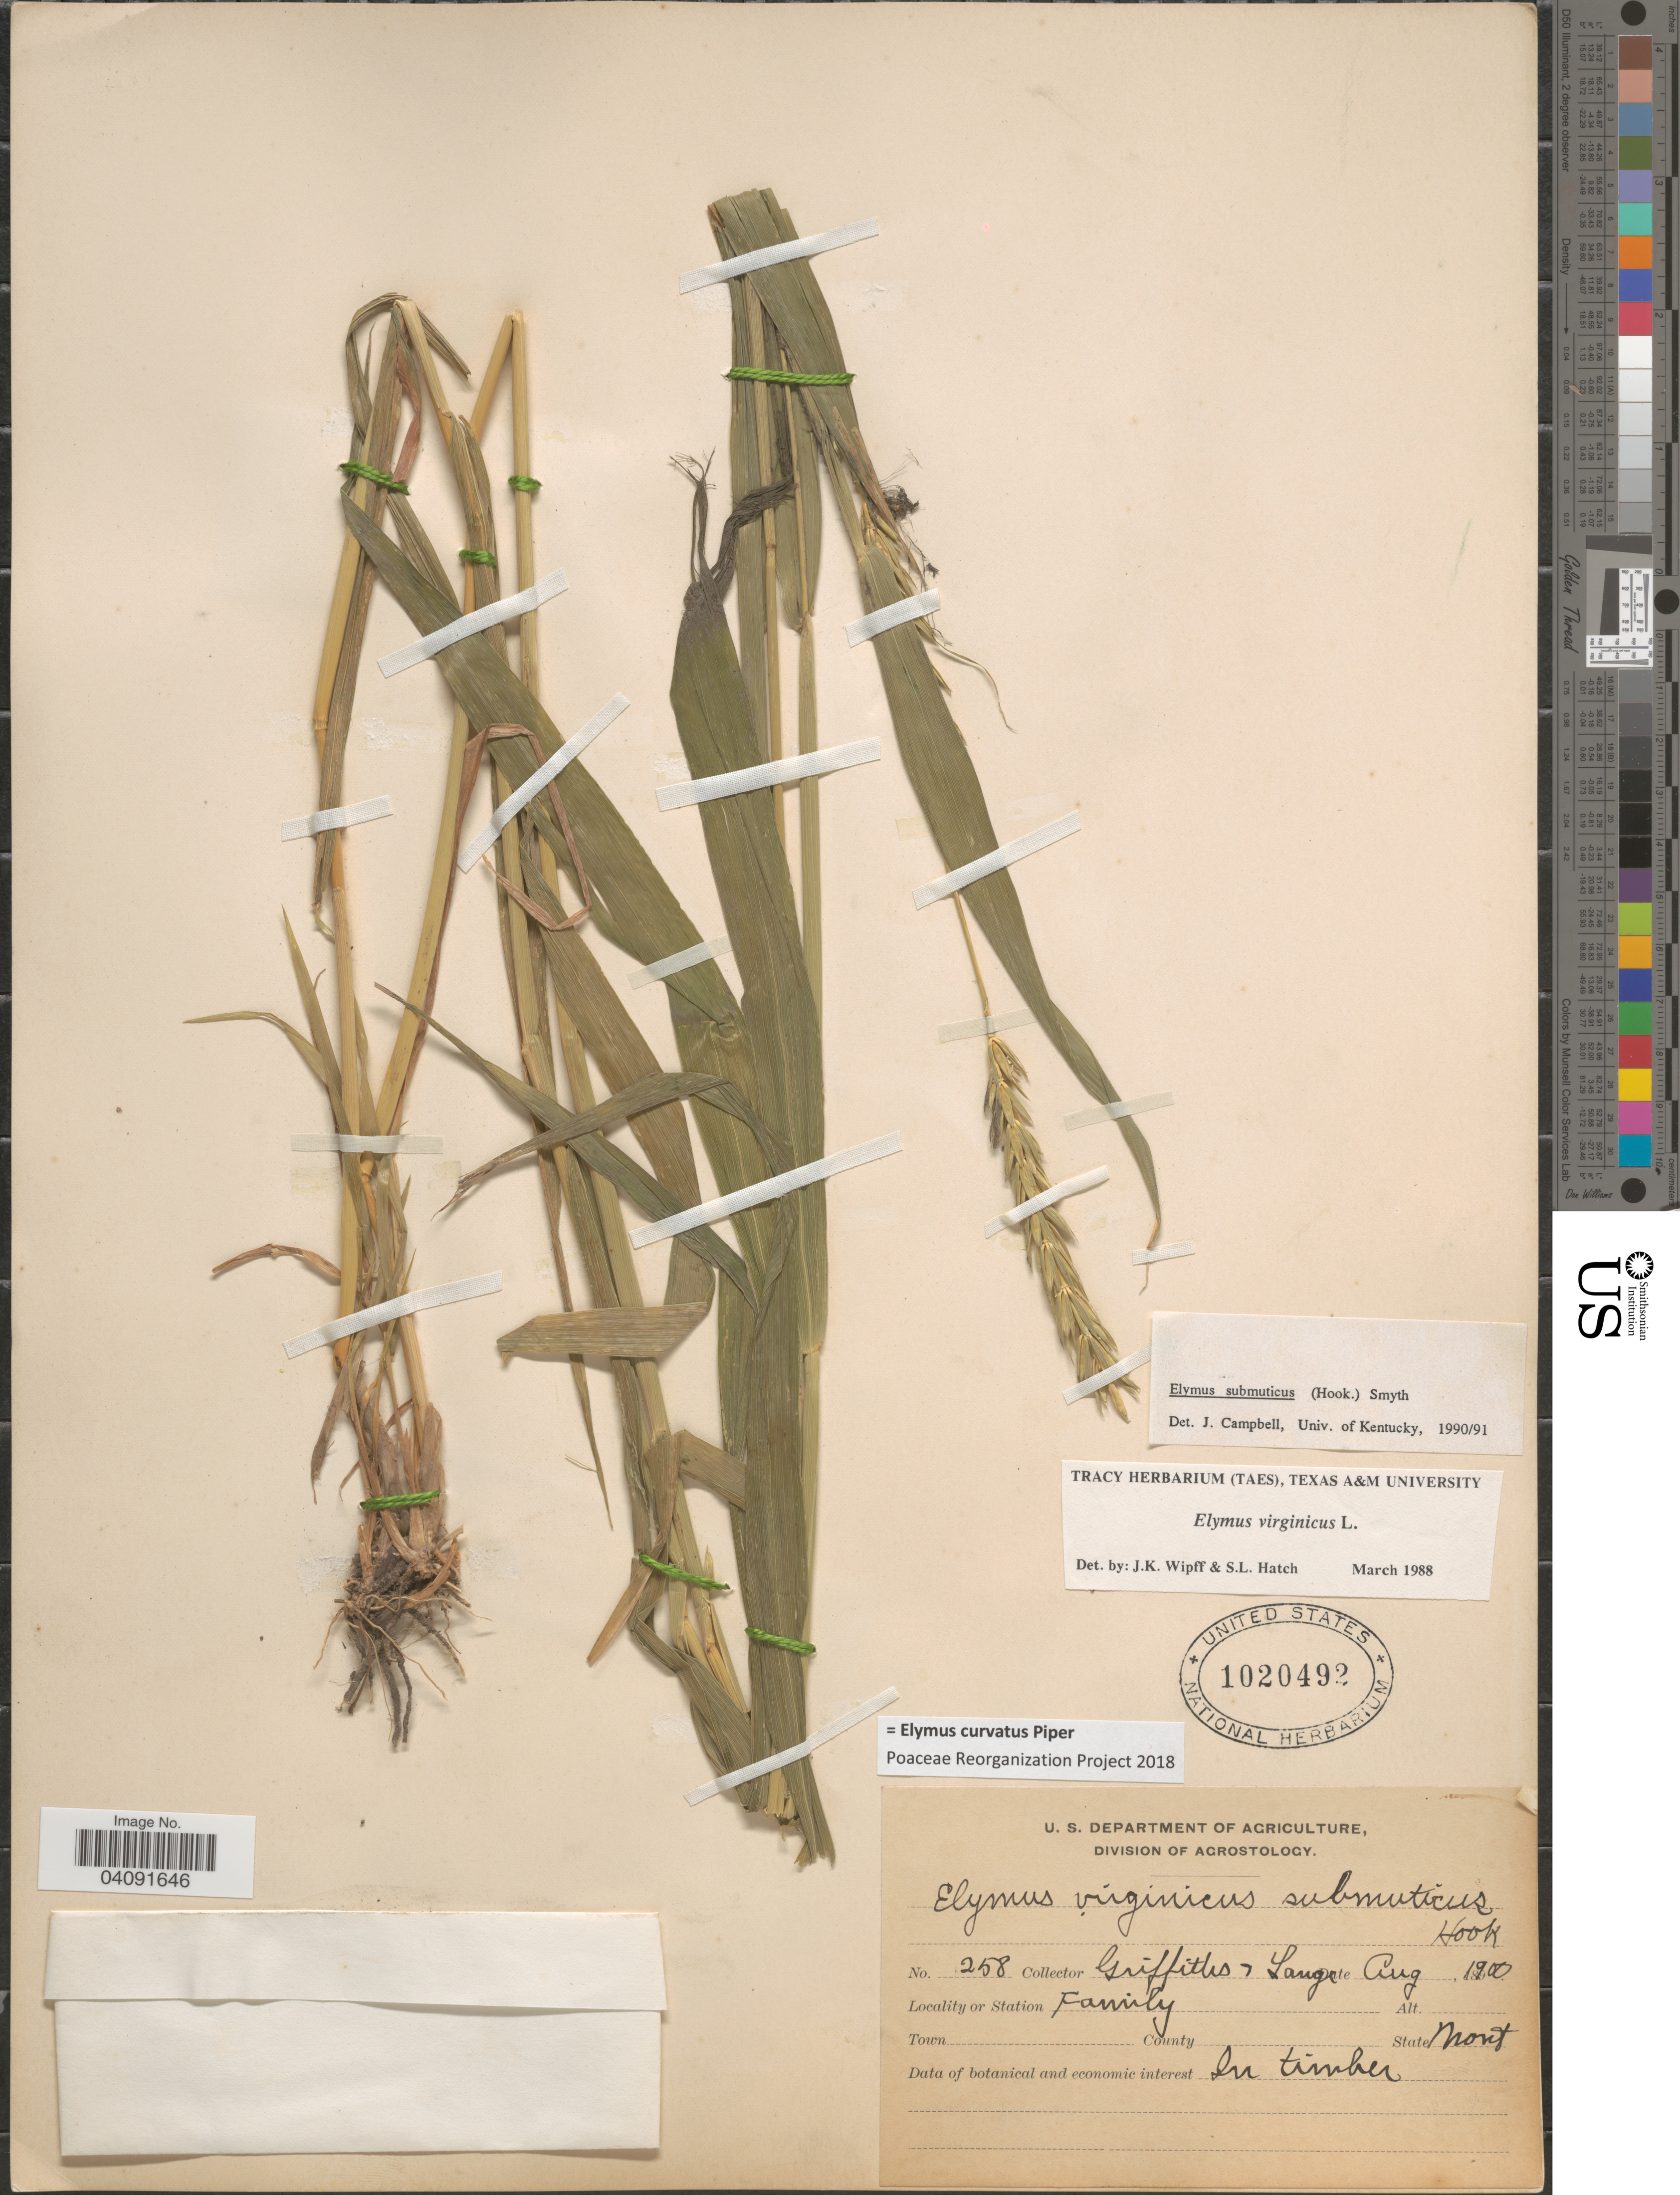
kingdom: Plantae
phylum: Tracheophyta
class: Liliopsida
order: Poales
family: Poaceae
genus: Elymus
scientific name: Elymus curvatus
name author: Piper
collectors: -- Griffiths & -- Lange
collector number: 258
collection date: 1900-08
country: United States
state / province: Montana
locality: Family [unsure placement].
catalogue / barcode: US 1020492